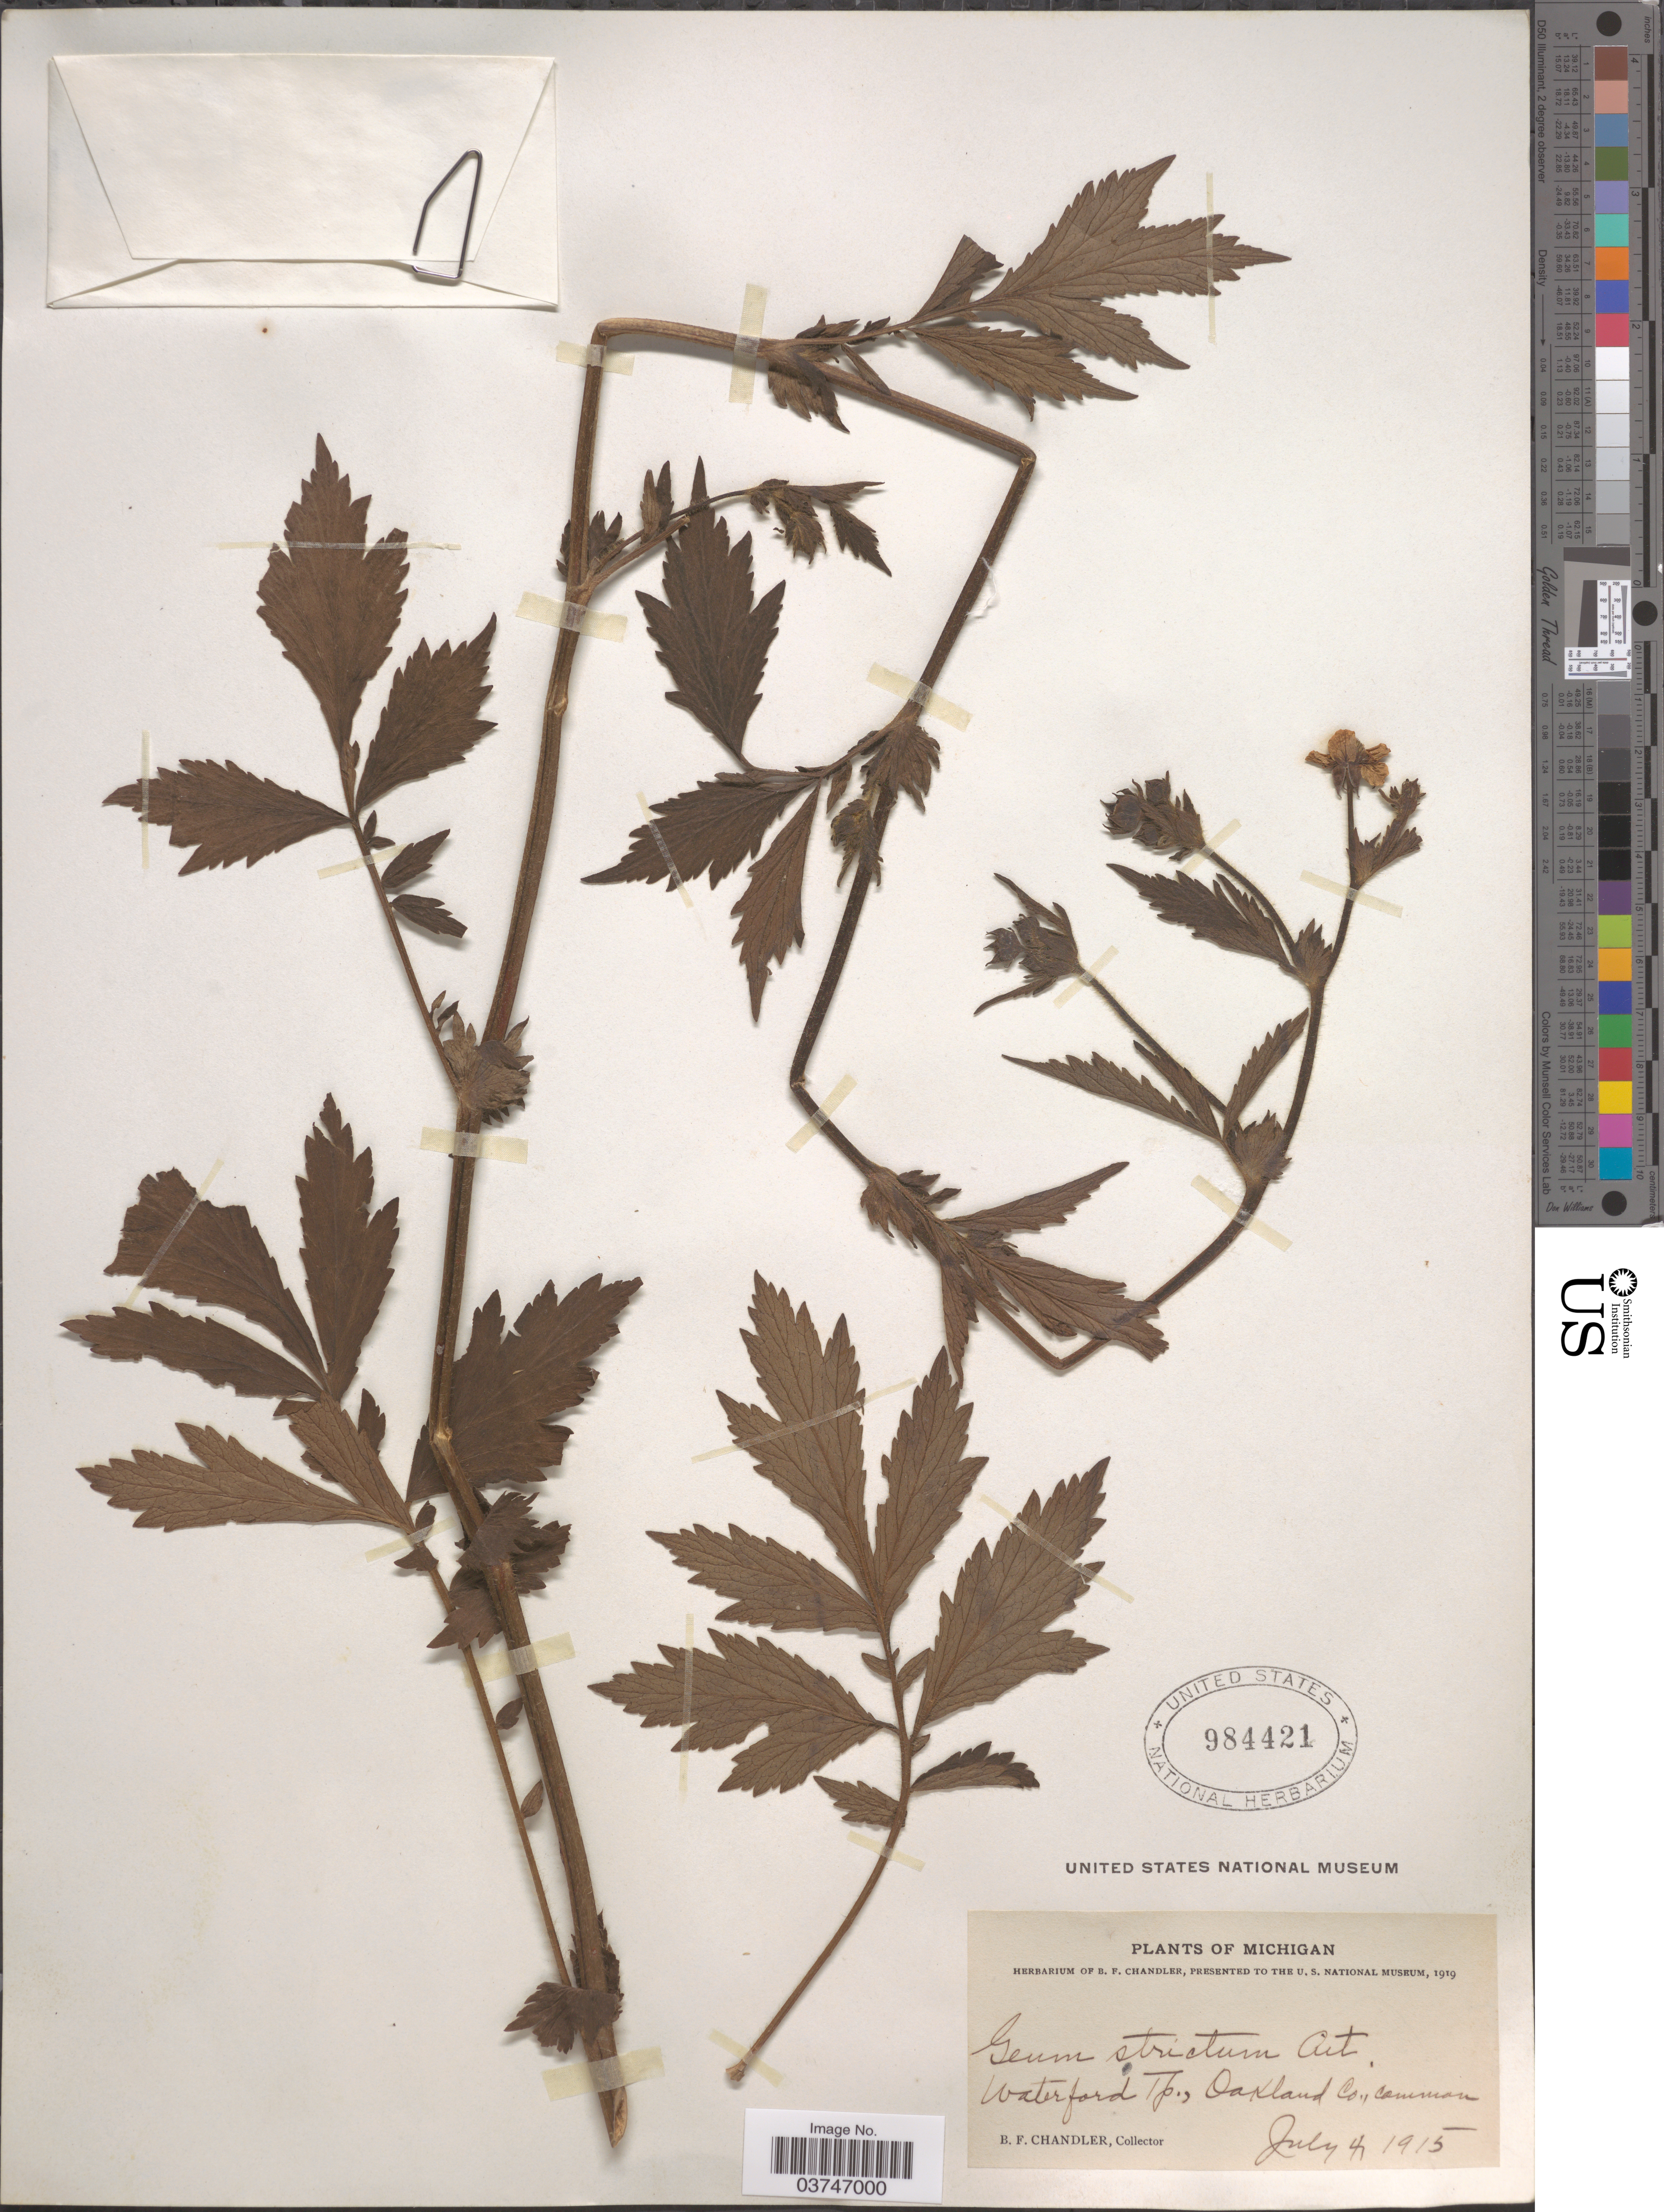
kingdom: Plantae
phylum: Tracheophyta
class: Magnoliopsida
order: Rosales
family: Rosaceae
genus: Geum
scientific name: Geum aleppicum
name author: Jacq.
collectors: B. F. Chandler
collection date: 1915-07-04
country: United States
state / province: Michigan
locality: Waterford Tp., Oakland Co.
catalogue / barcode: US 984421